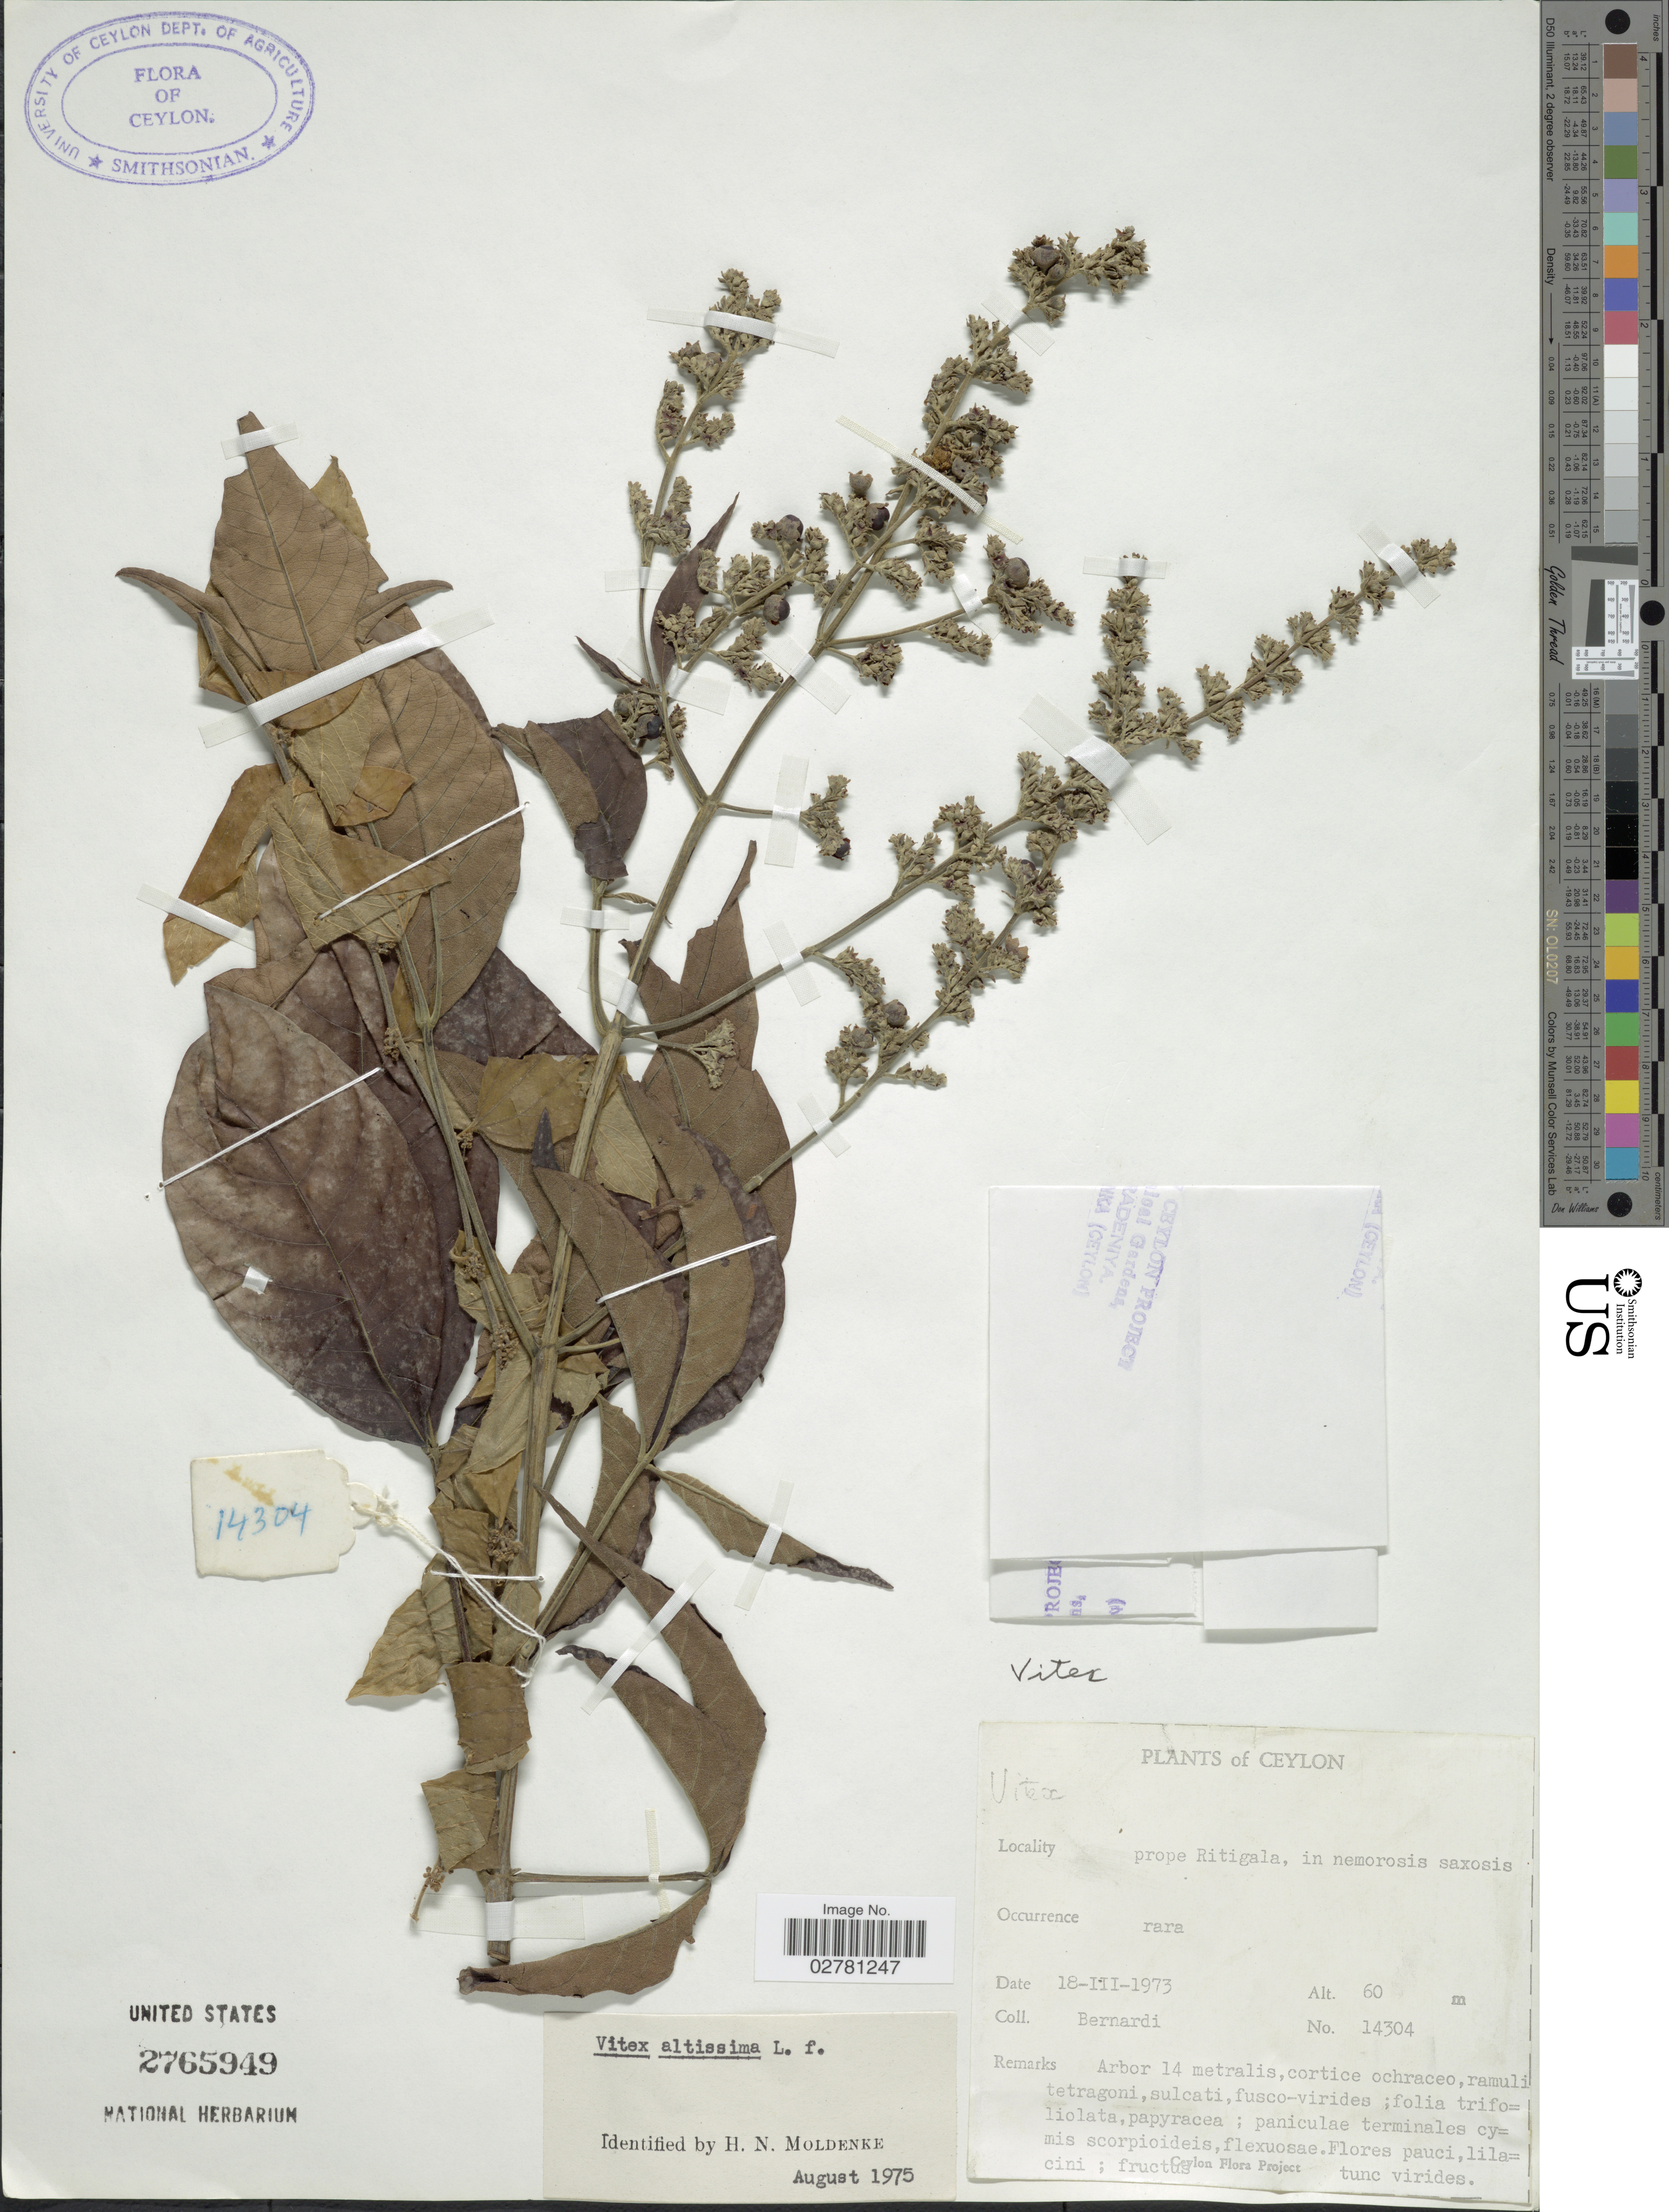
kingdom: Plantae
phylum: Tracheophyta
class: Magnoliopsida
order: Lamiales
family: Lamiaceae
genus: Vitex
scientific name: Vitex altissima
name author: L. f.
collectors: Bernardi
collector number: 14304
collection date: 1973-03-18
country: Sri Lanka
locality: Ceylon. prope Ritigala, in nemorosis saxosis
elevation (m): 60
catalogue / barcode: US 2765949